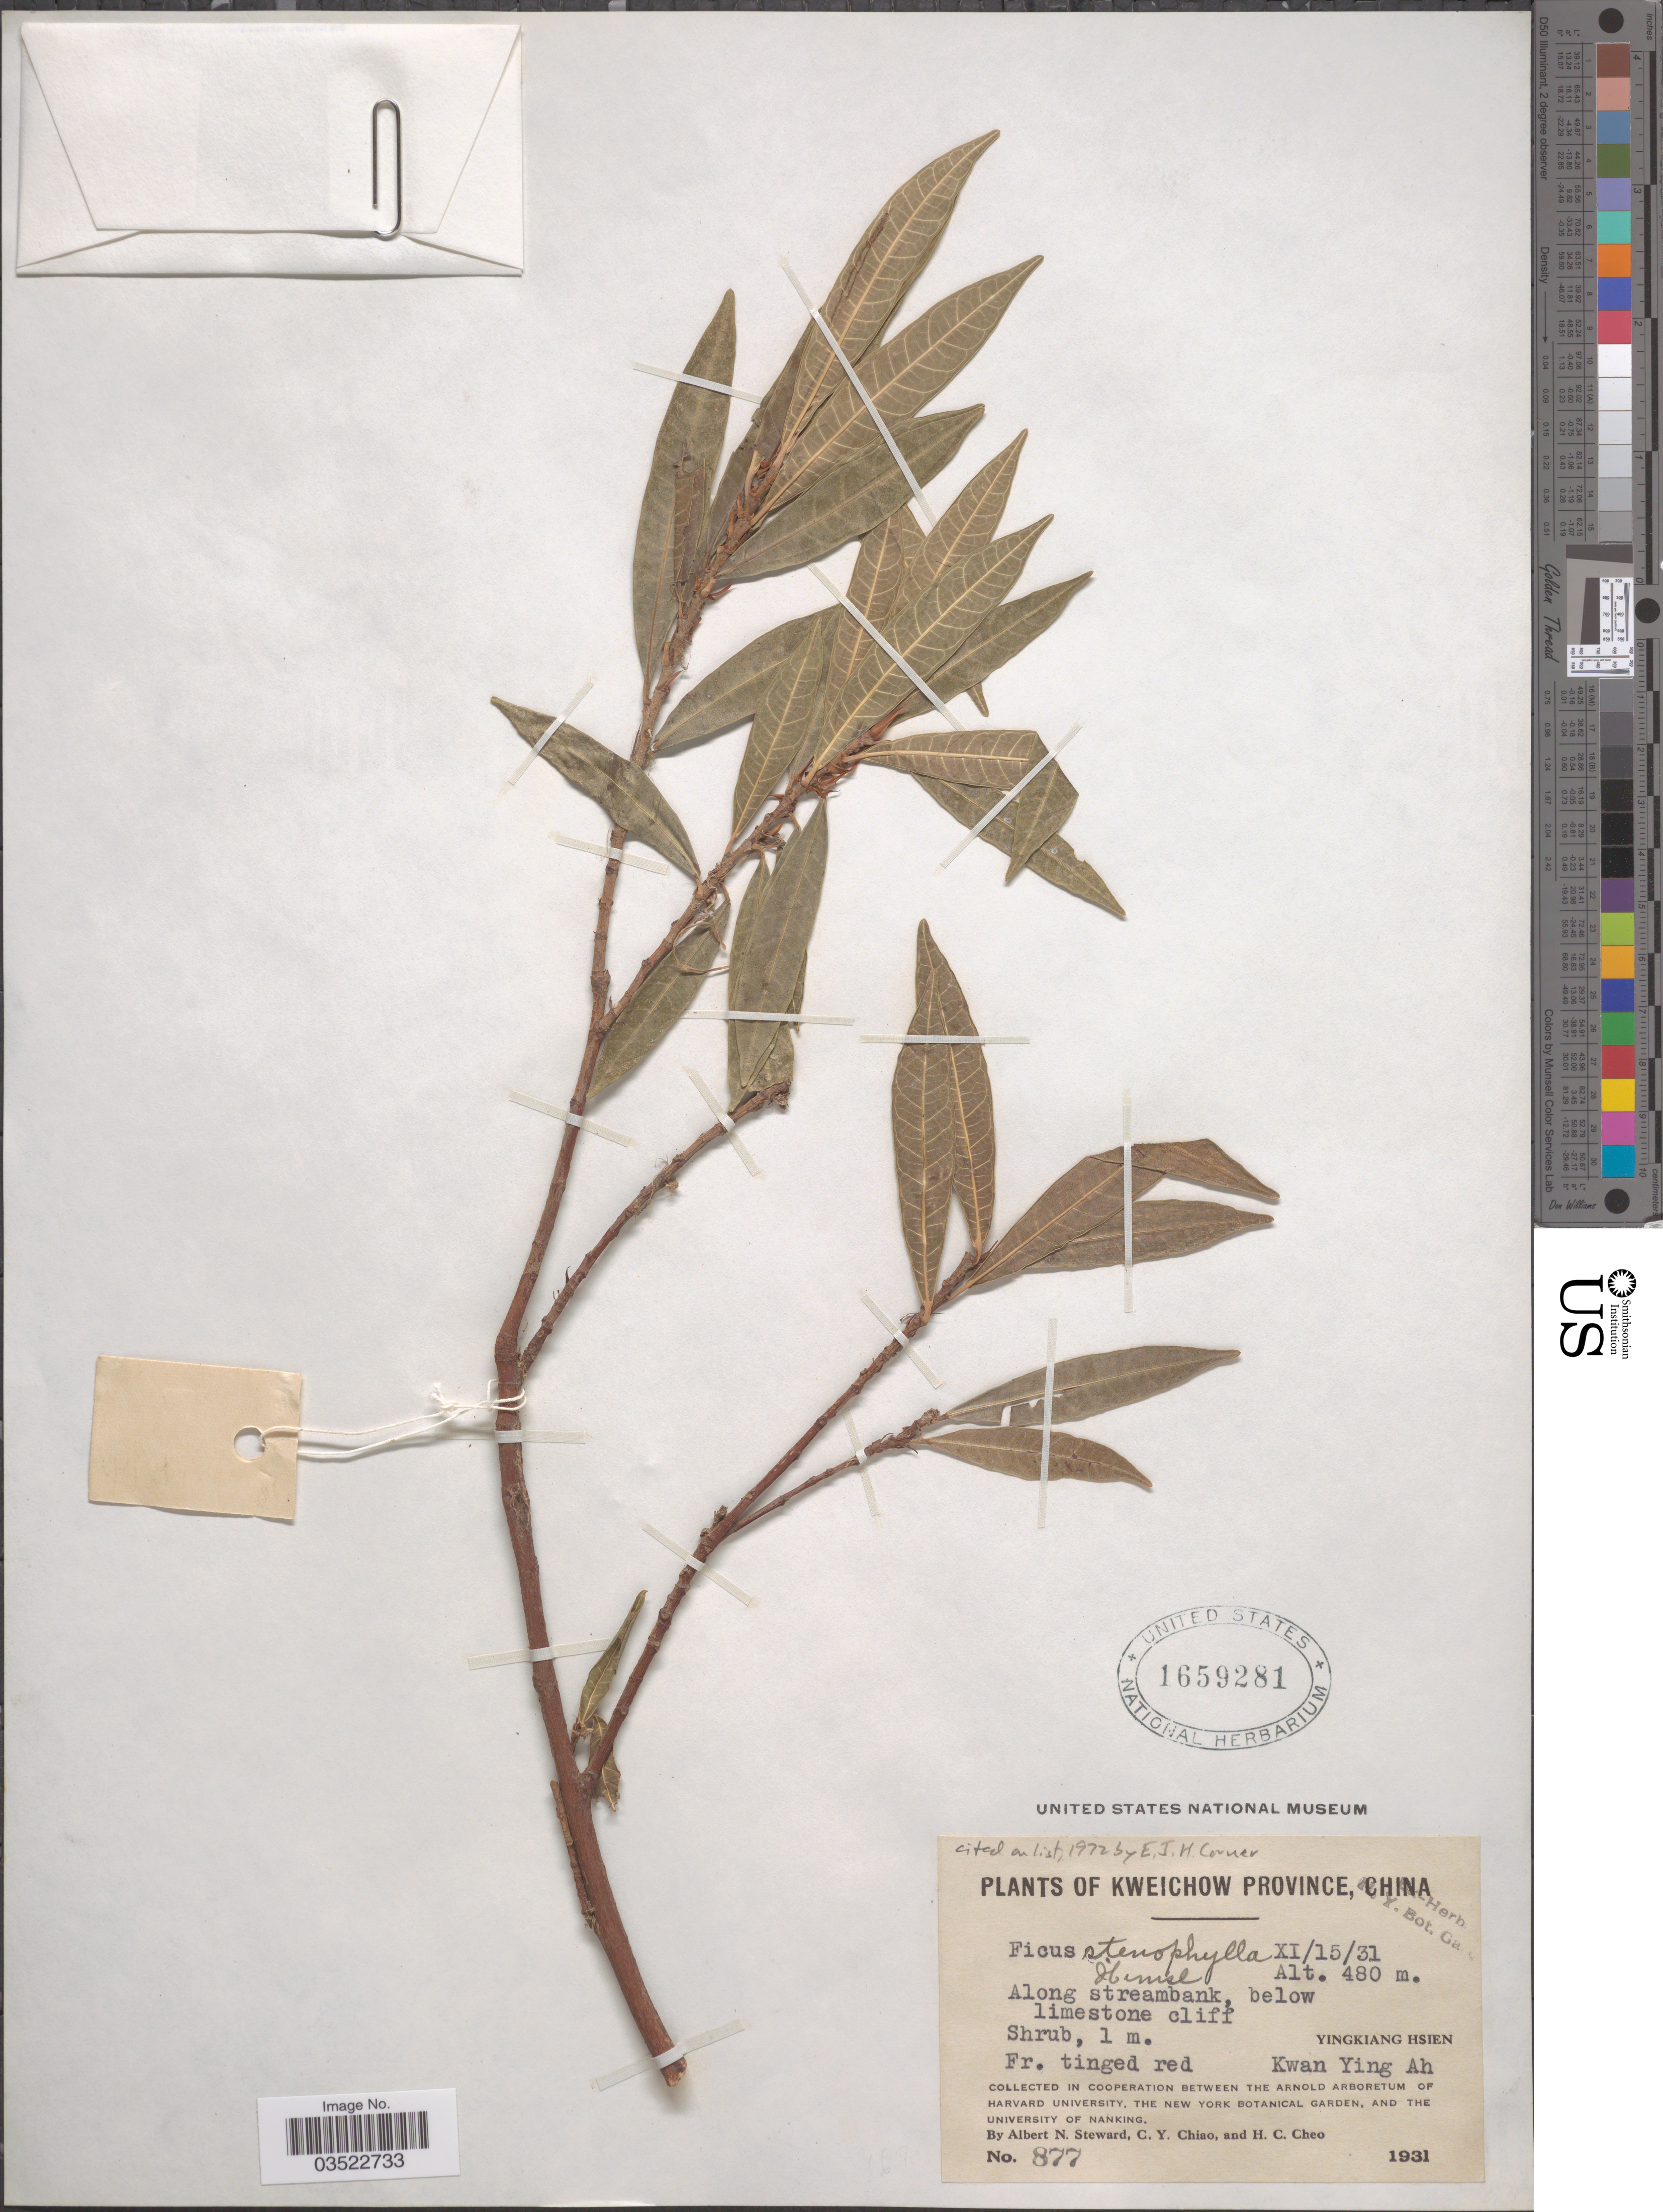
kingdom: Plantae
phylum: Tracheophyta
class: Magnoliopsida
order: Rosales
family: Moraceae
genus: Ficus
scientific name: Ficus stenophylla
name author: Hemsl.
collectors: A. N. Steward, C. Y. Chiao & H. Cheo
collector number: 877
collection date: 1931-11-15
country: China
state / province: Guizhou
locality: Kweichow Province. Yingkiang Hsien. Kwan Ying Ah.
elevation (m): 480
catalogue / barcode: US 1659281